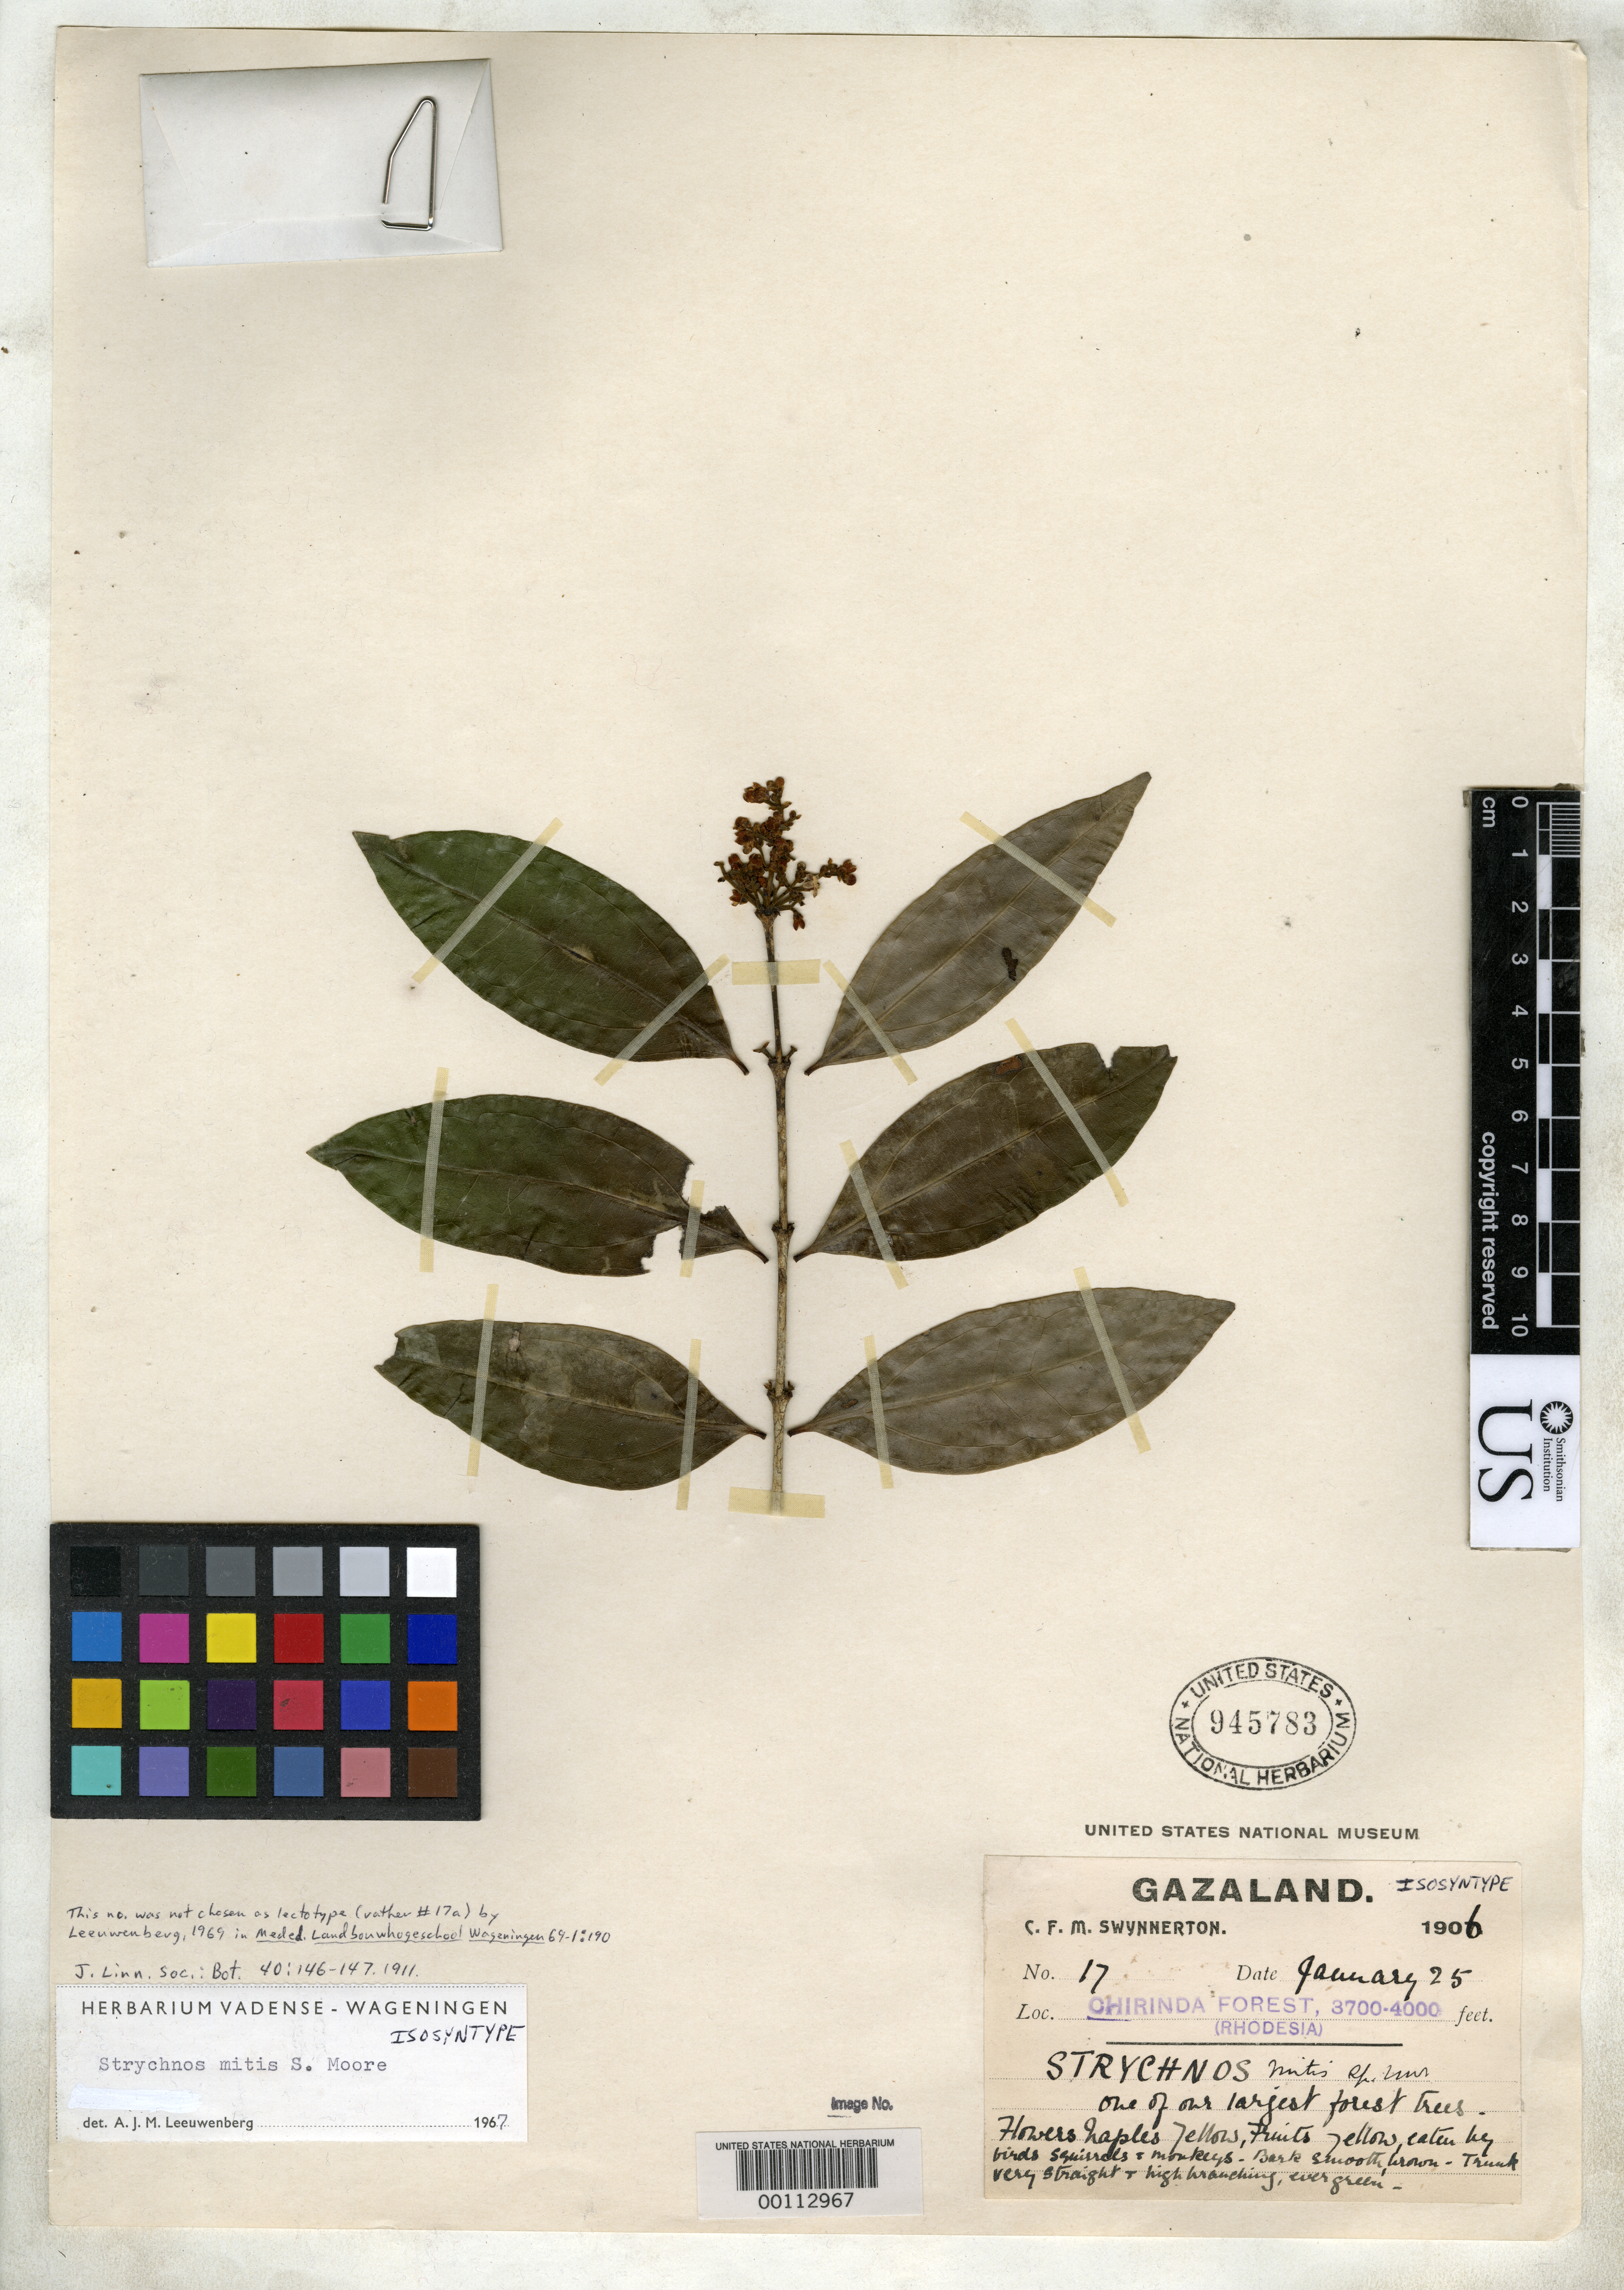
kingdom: Plantae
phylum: Tracheophyta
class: Magnoliopsida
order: Gentianales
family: Loganiaceae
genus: Strychnos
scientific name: Strychnos mitis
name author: S. Moore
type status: Syntype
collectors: C. Swynnerton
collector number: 17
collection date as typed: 25 Jan 1906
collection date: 1906-01-25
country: Zimbabwe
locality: Chirinda Forest.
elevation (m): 1128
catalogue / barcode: US 945783